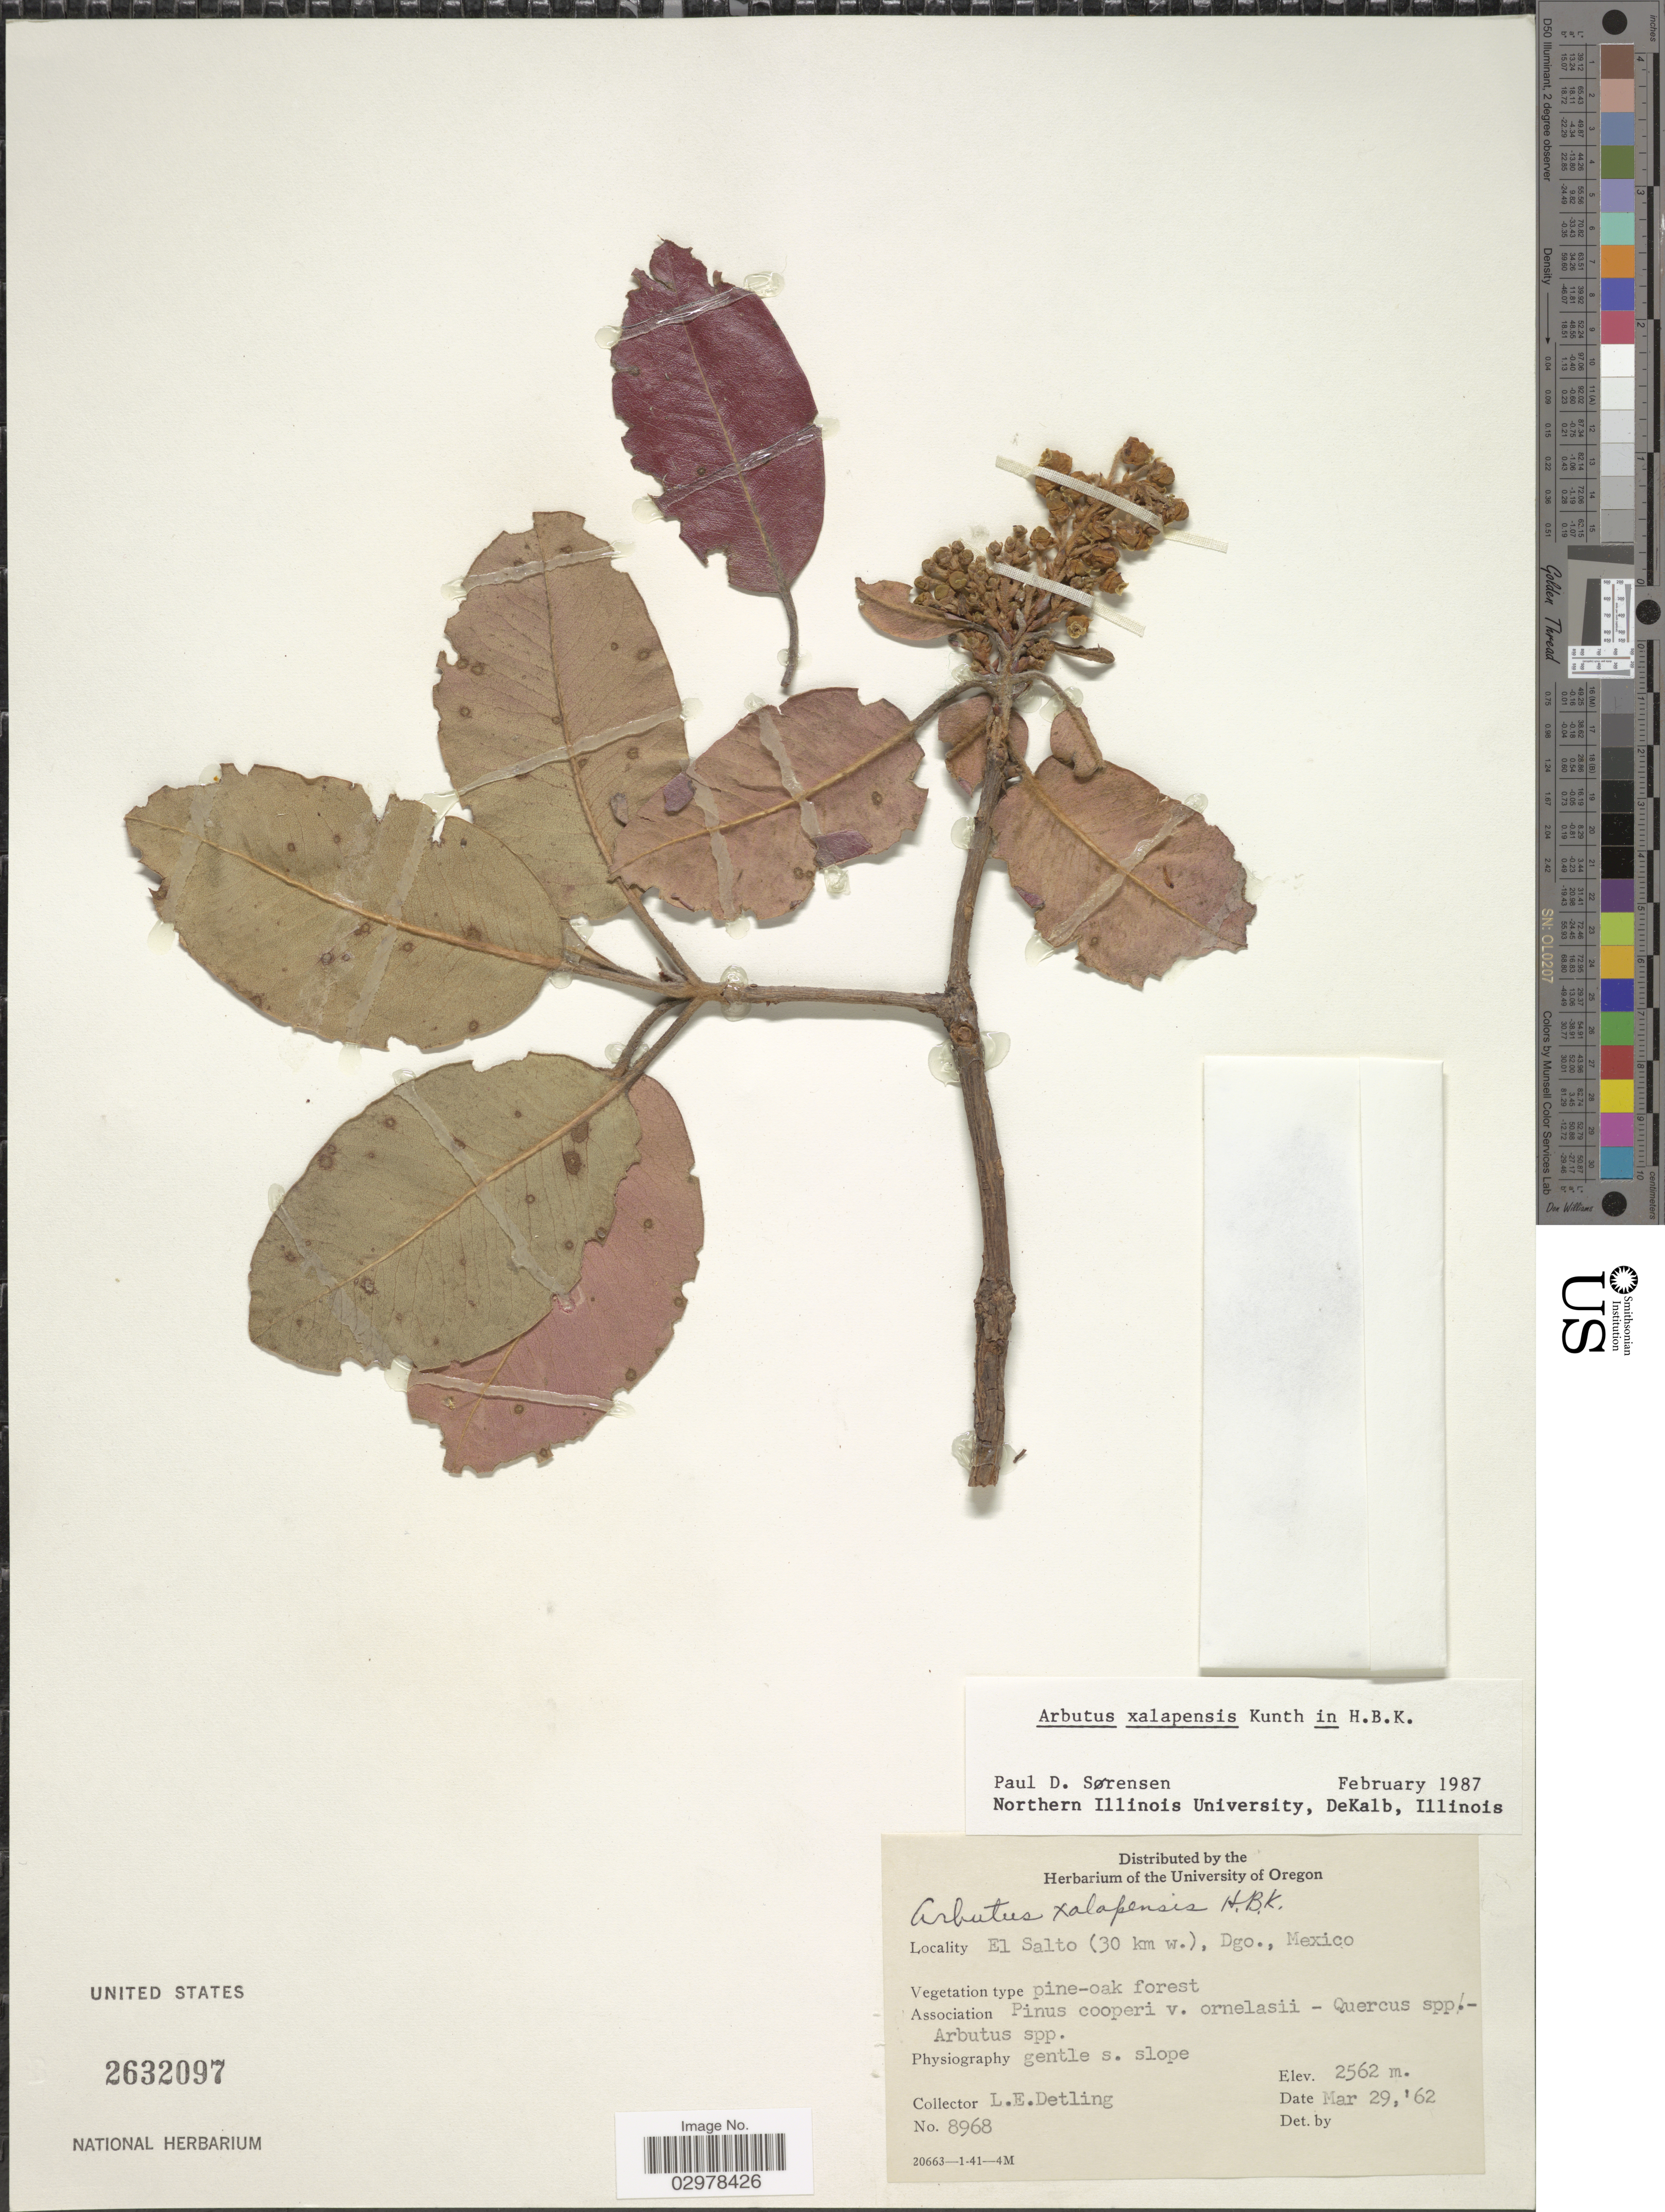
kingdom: Plantae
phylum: Tracheophyta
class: Magnoliopsida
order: Ericales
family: Ericaceae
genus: Arbutus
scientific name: Arbutus xalapensis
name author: Kunth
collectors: L. E. Detling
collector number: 8968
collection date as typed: Transcribed d/m/y: 29/3/62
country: Mexico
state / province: Durango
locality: El Salto (30 km w.).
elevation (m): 2562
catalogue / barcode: US 2632097